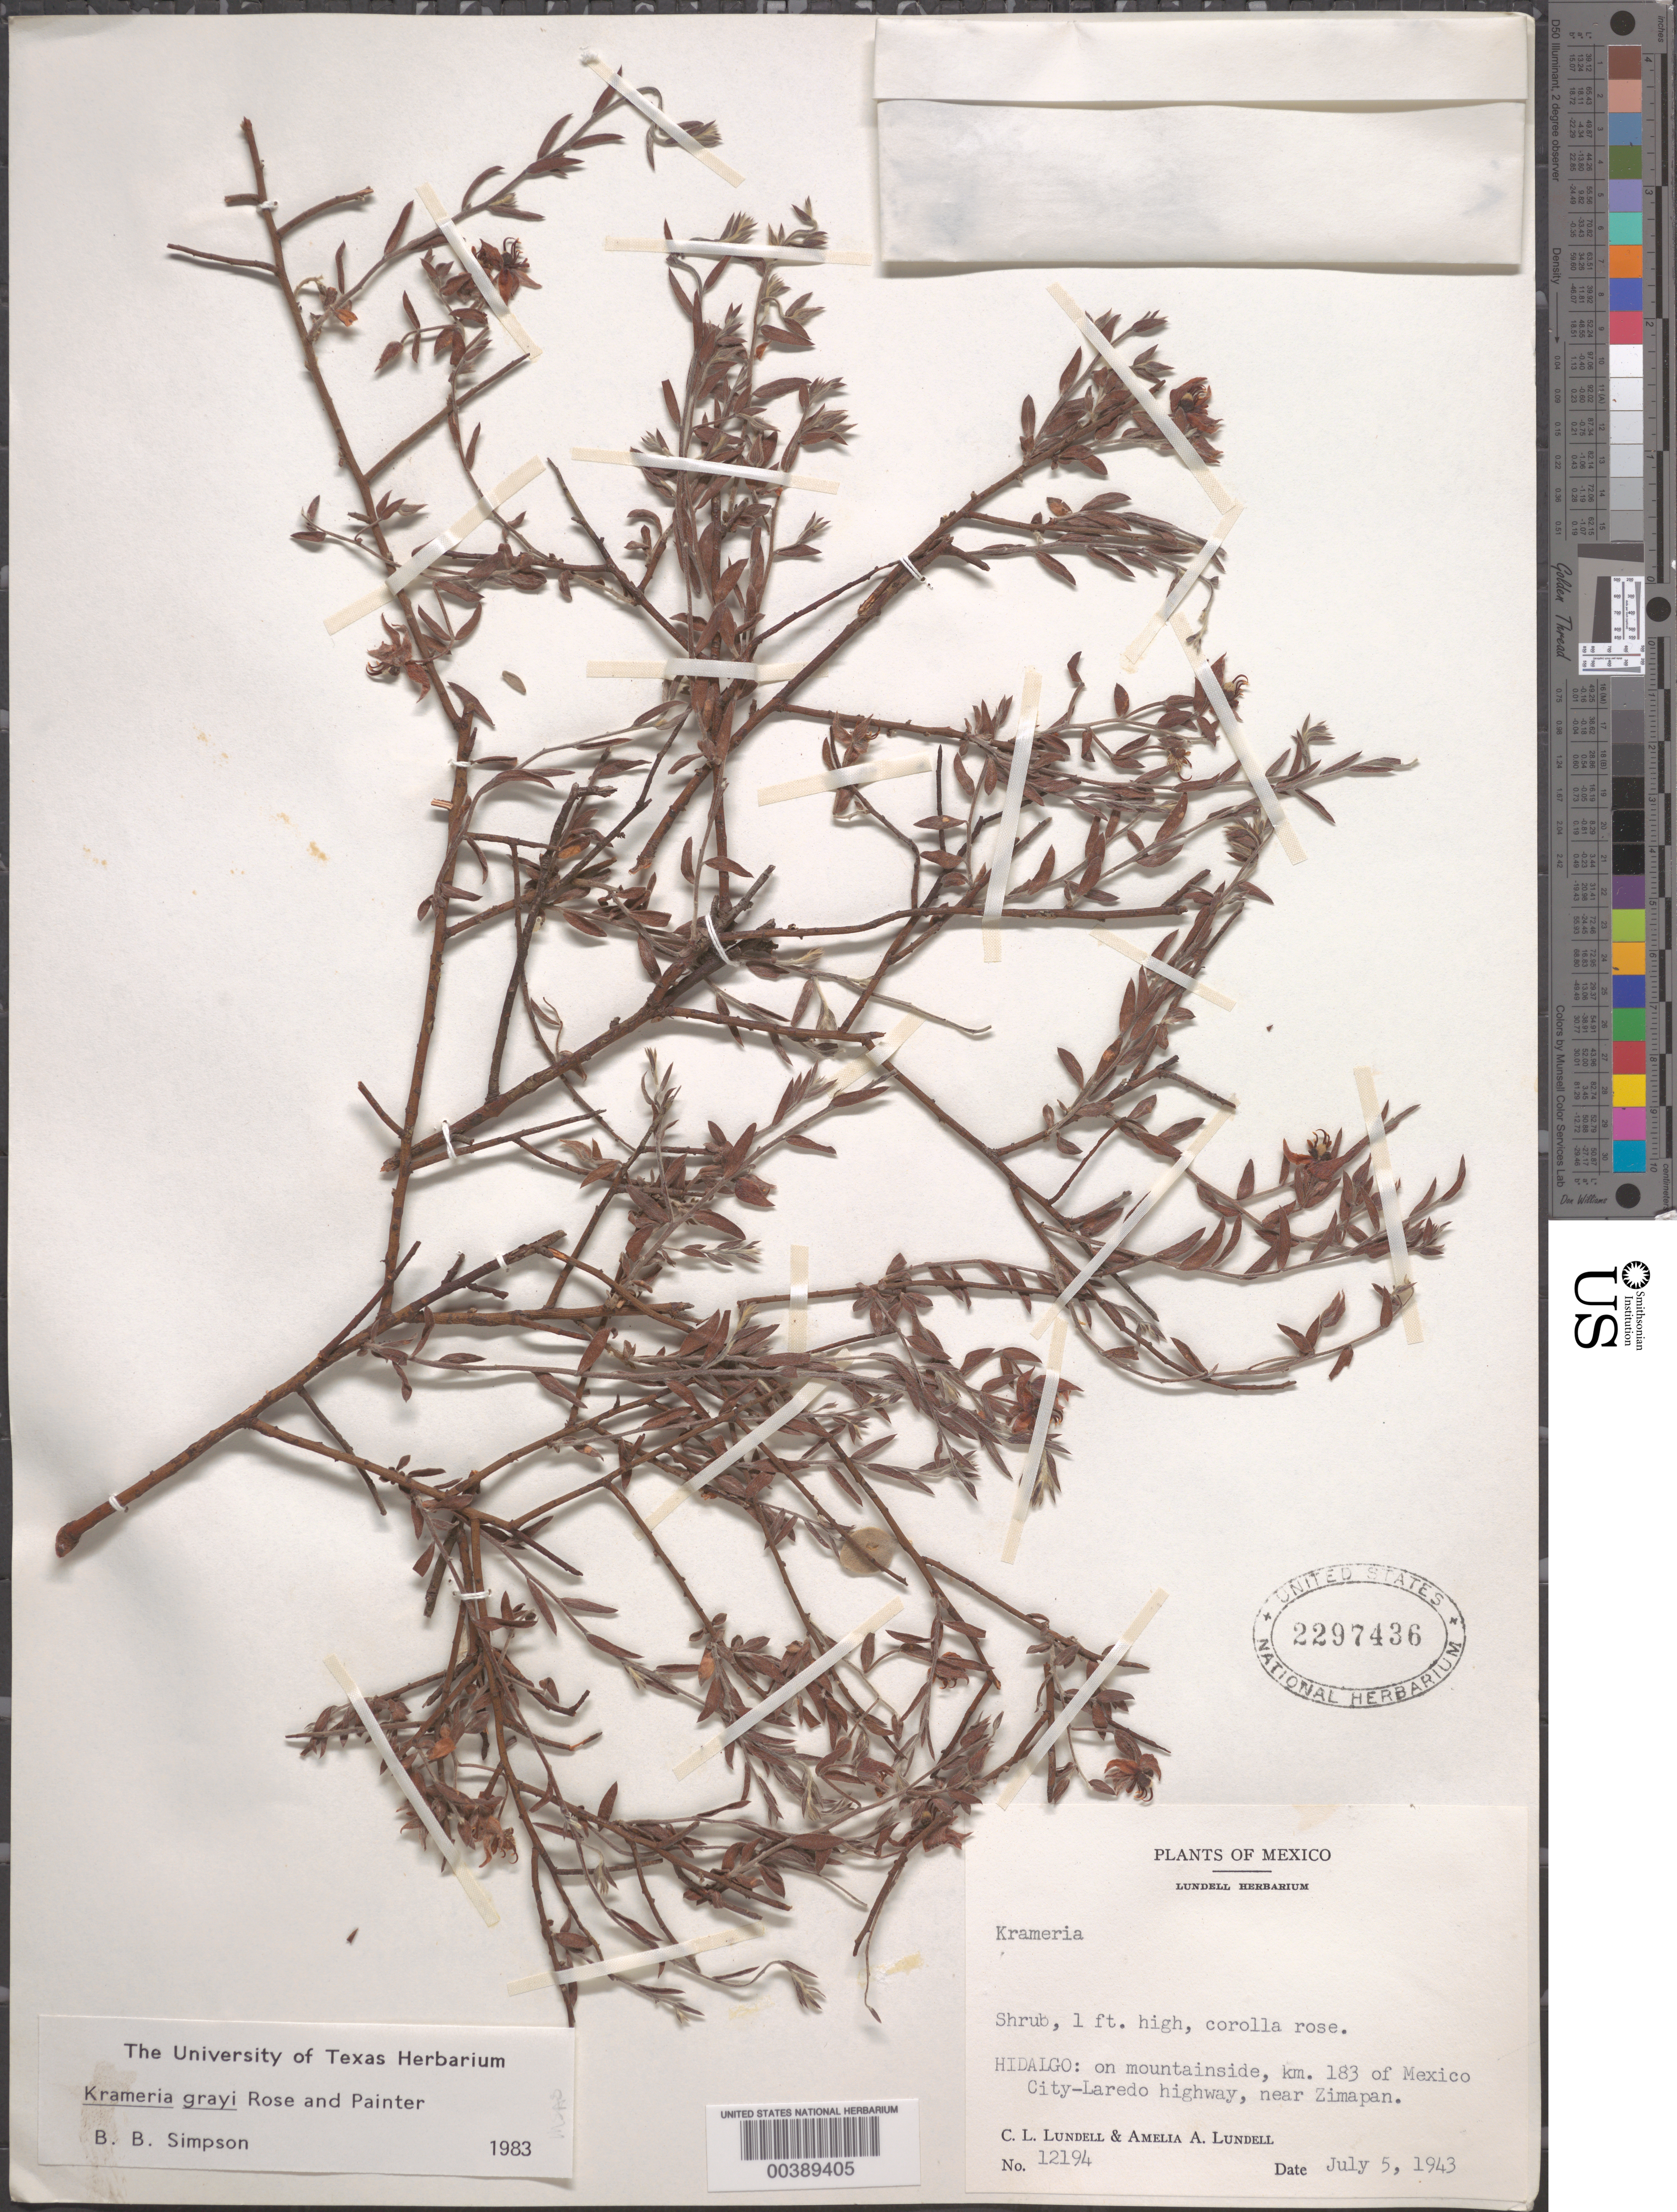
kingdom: Plantae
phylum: Tracheophyta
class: Magnoliopsida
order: Zygophyllales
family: Krameriaceae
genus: Krameria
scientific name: Krameria grayi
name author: Rose & J.H. Painter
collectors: C. L. Lundell & A. A. Lundell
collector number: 12194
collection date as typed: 05 Jul 1943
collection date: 1943-07-05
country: Mexico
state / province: Hidalgo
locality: On mountainside, km 183 of Mexico City - Laredo hwy, near Zimapán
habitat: On mountainside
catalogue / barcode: US 2297436